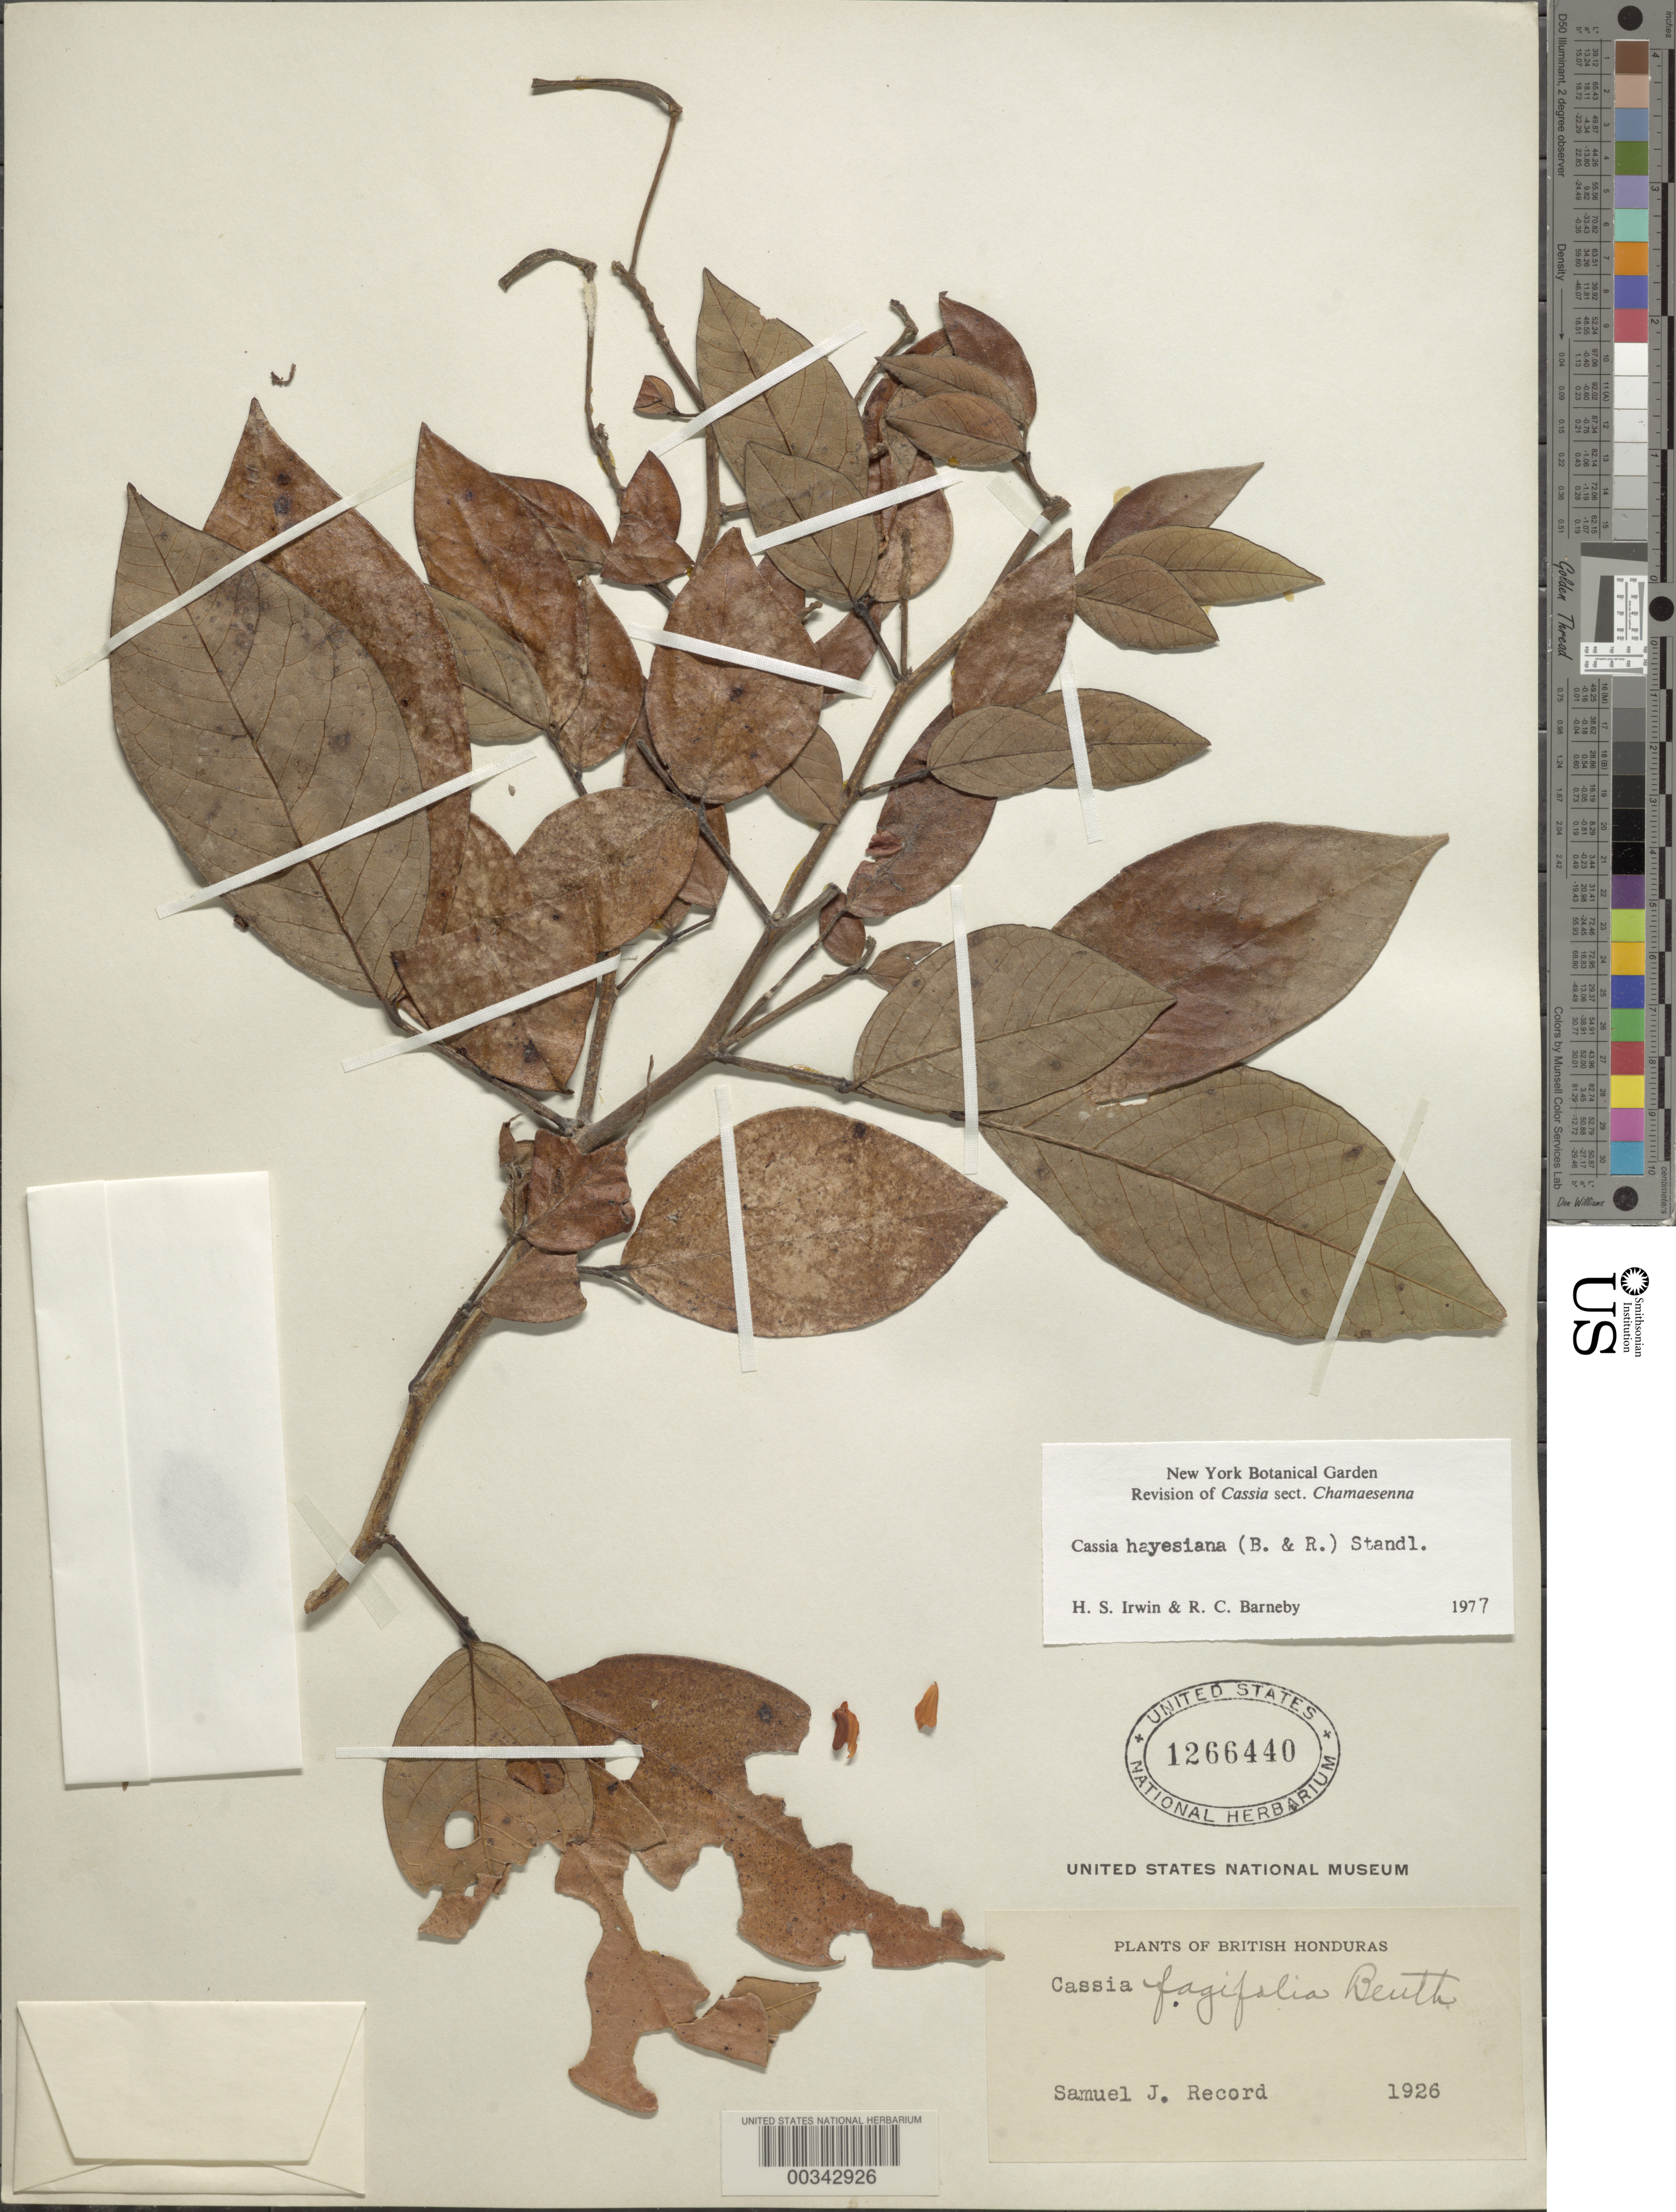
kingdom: Plantae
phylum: Tracheophyta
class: Magnoliopsida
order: Fabales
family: Fabaceae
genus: Senna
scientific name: Senna hayesiana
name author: (Britton & Rose) H.S. Irwin & Barneby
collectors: S. J. Record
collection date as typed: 1926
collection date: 1926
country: Belize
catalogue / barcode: US 1266440